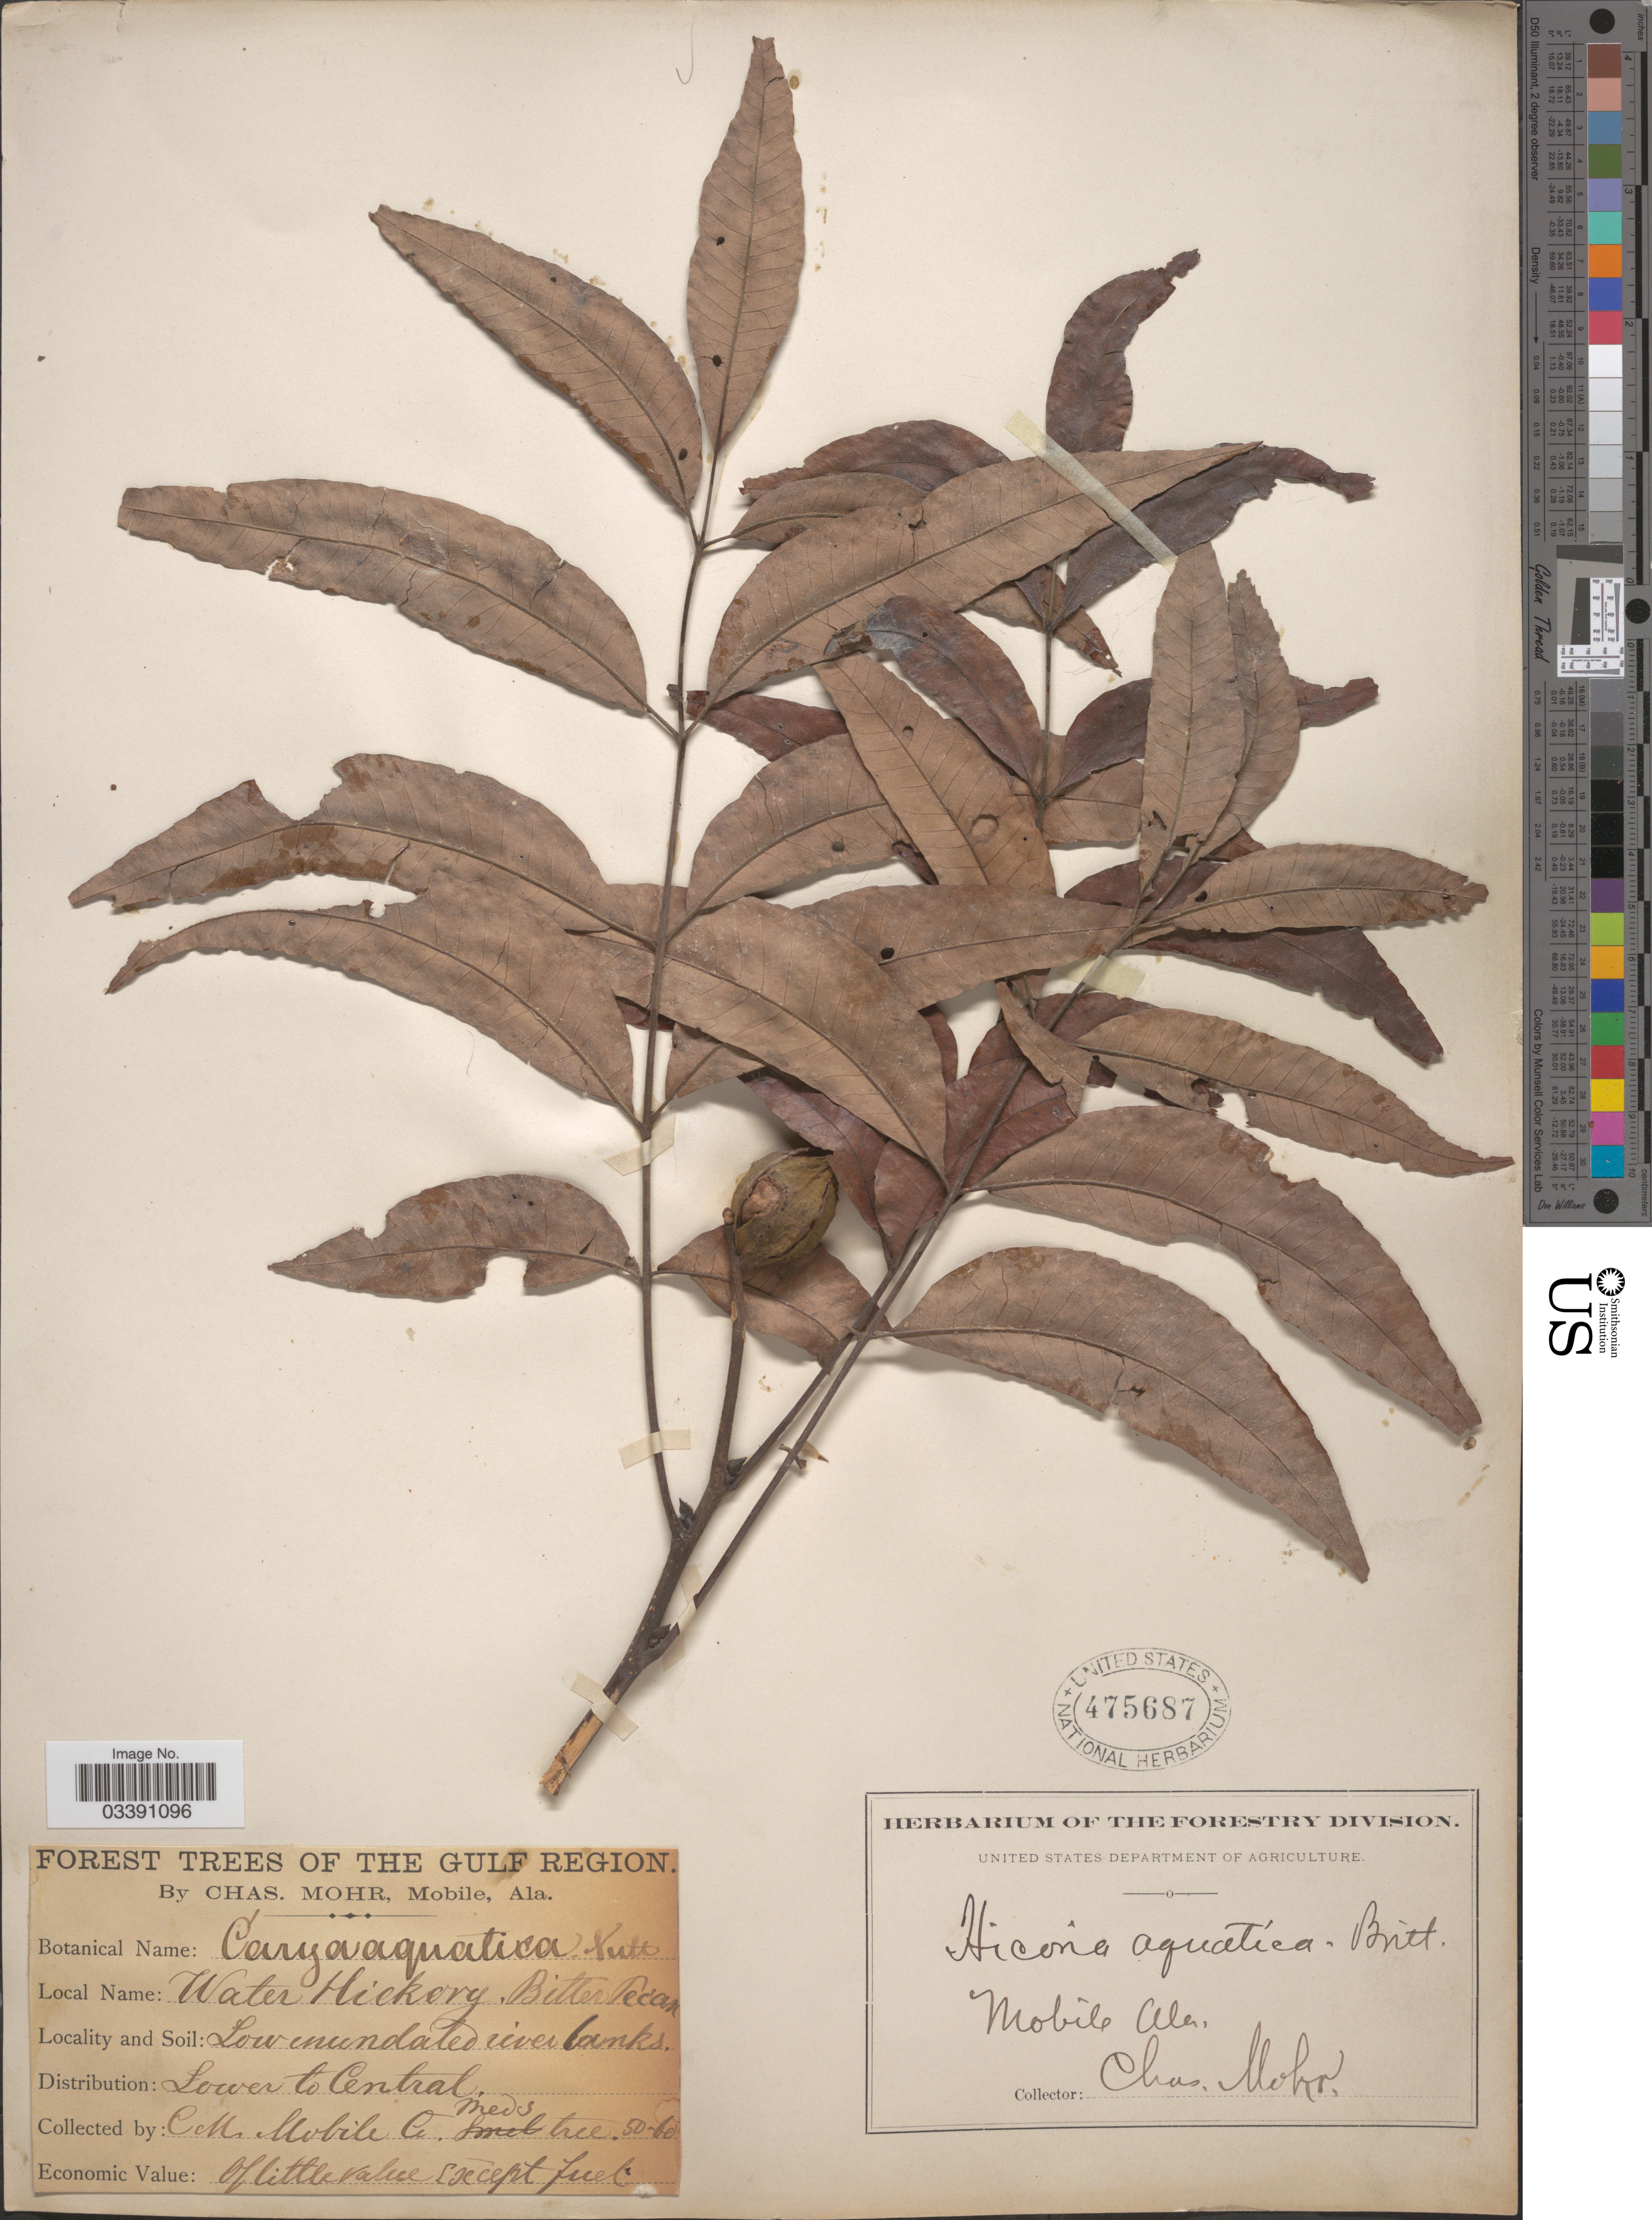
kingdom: Plantae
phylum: Tracheophyta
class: Magnoliopsida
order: Fagales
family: Juglandaceae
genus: Carya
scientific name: Carya aquatica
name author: (F. Michx.) Nutt.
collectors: Mohr, C. T. (herbarium)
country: United States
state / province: Alabama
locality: The Gulf Region. Mobile. Distribution: Lower to Central.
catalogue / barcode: US 475687